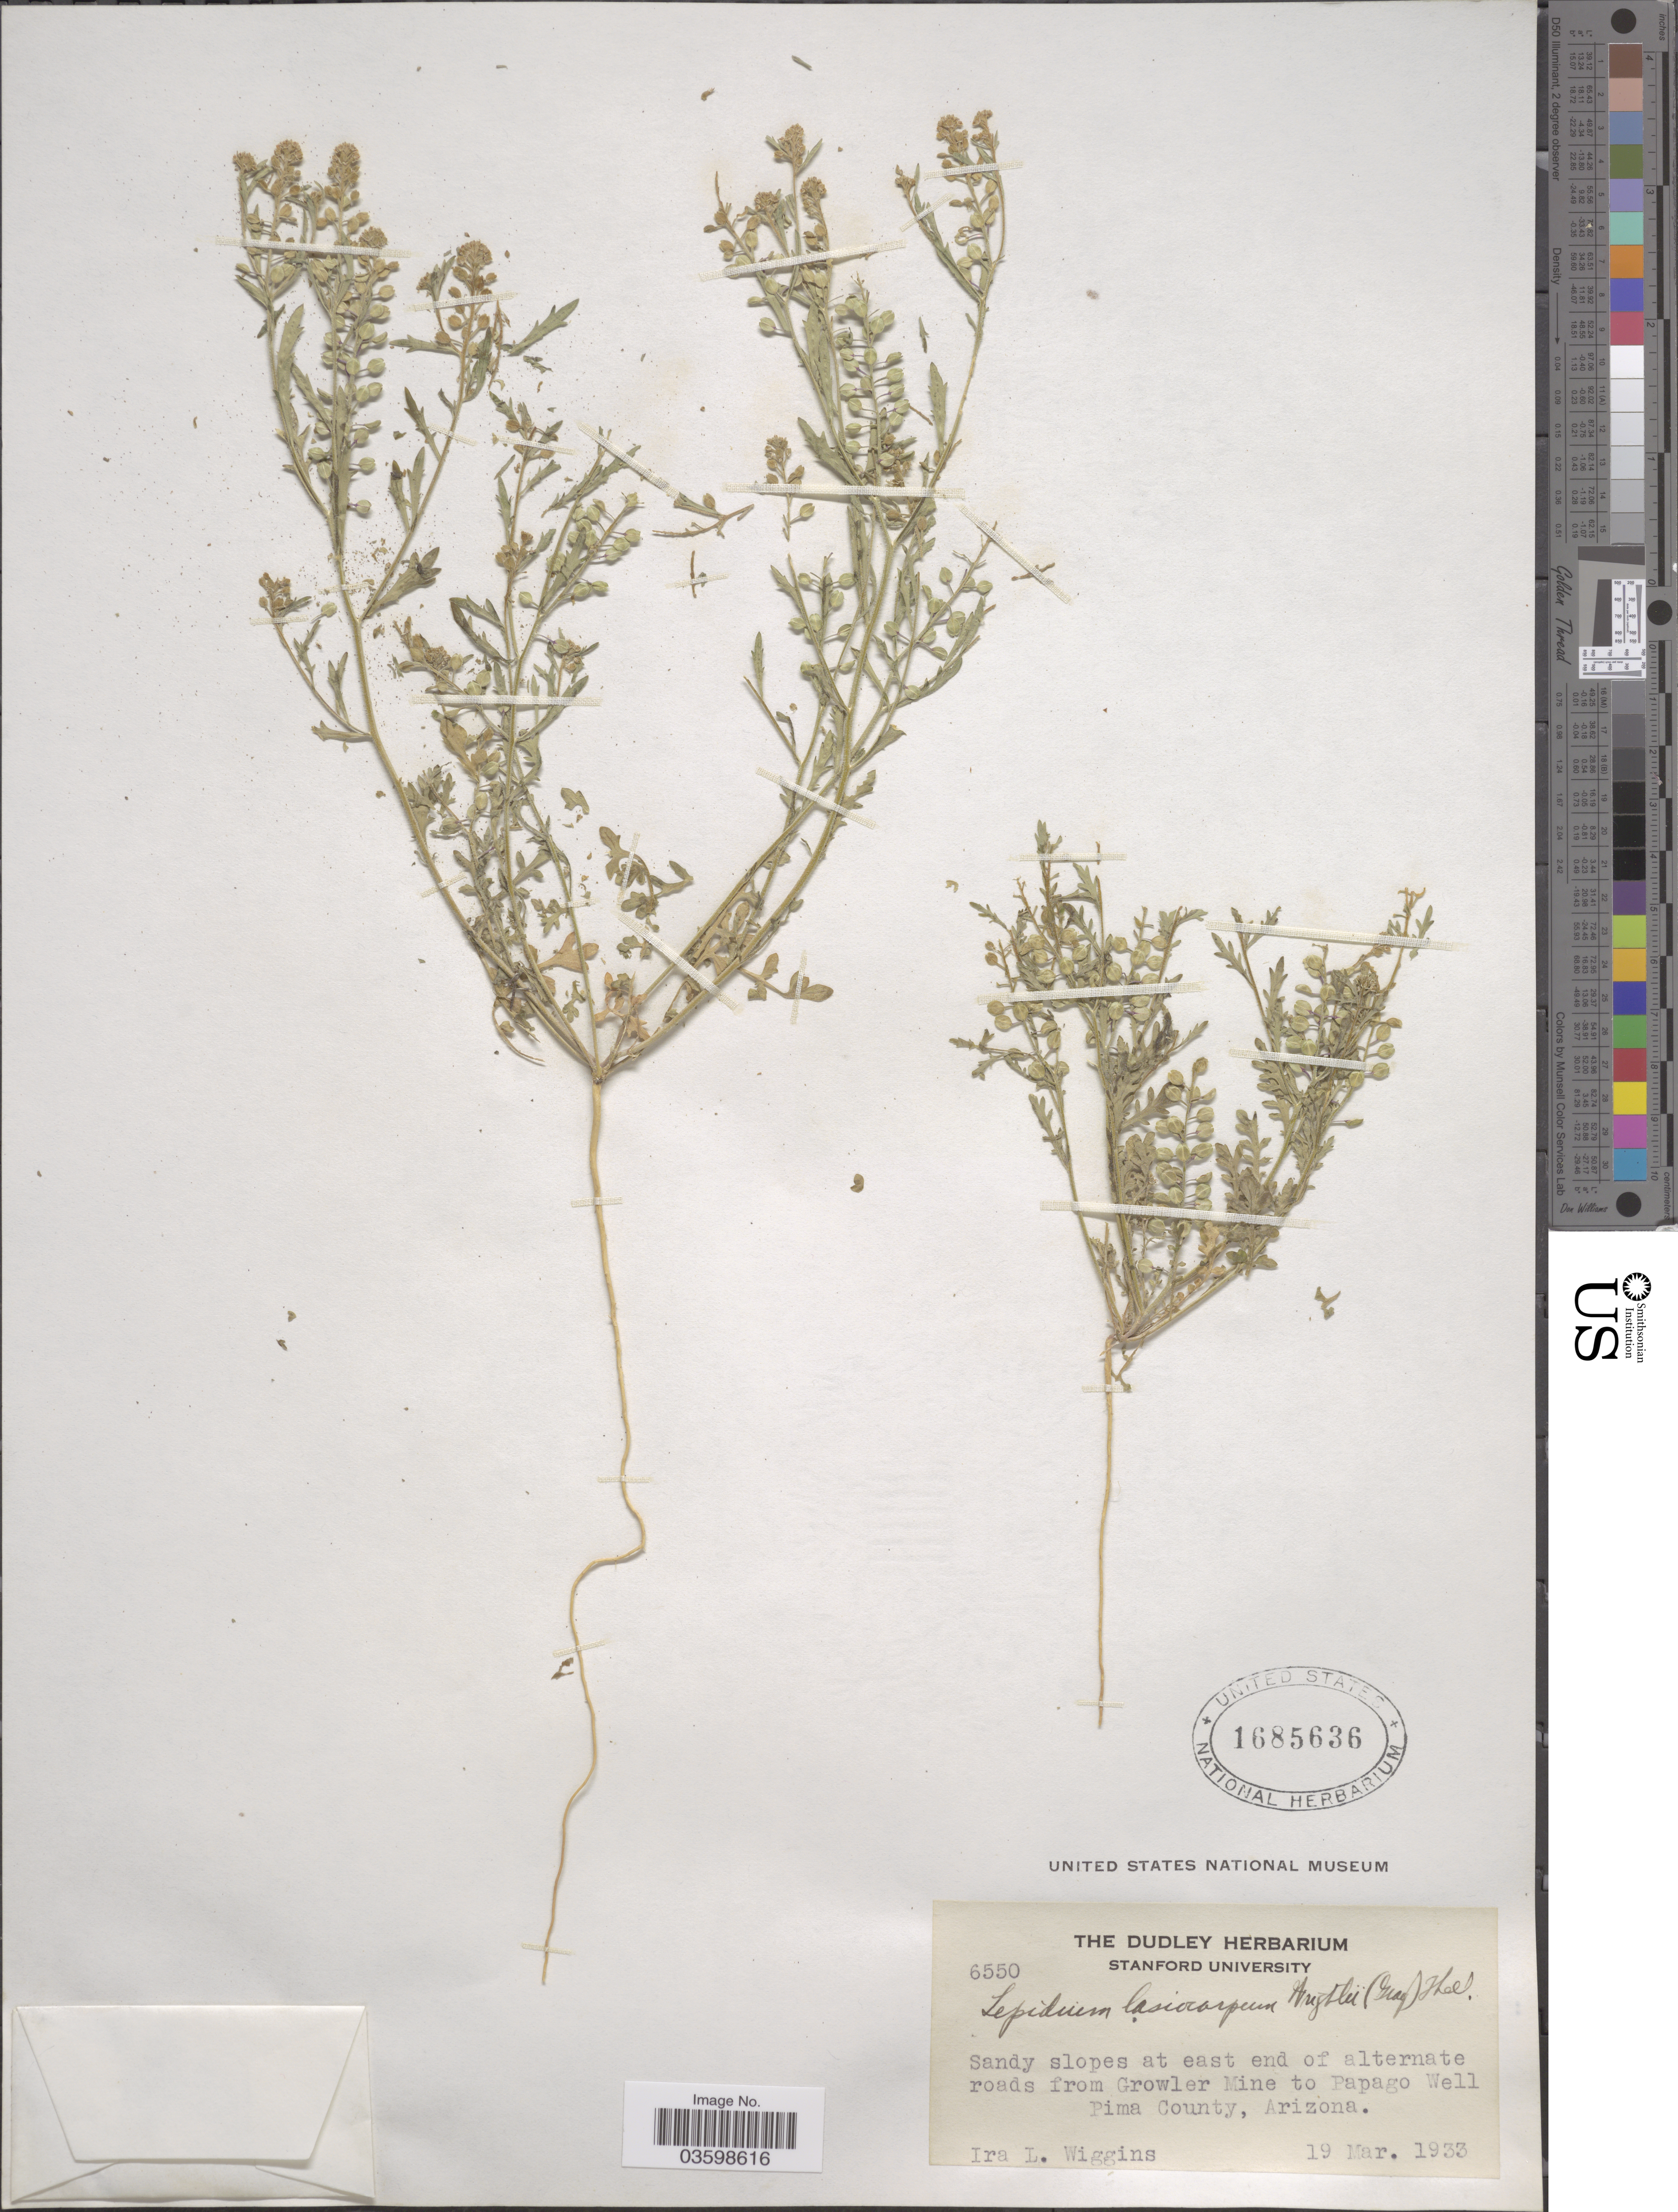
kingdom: Plantae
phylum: Tracheophyta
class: Magnoliopsida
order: Brassicales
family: Brassicaceae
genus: Lepidium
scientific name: Lepidium lasiocarpum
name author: Nutt.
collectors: I. L. Wiggins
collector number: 6550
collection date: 1933-03-19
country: United States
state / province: Arizona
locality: Sandy slopes at east end of alternate roads from Growler Mine to Papago Well. Pima County.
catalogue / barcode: US 1685636